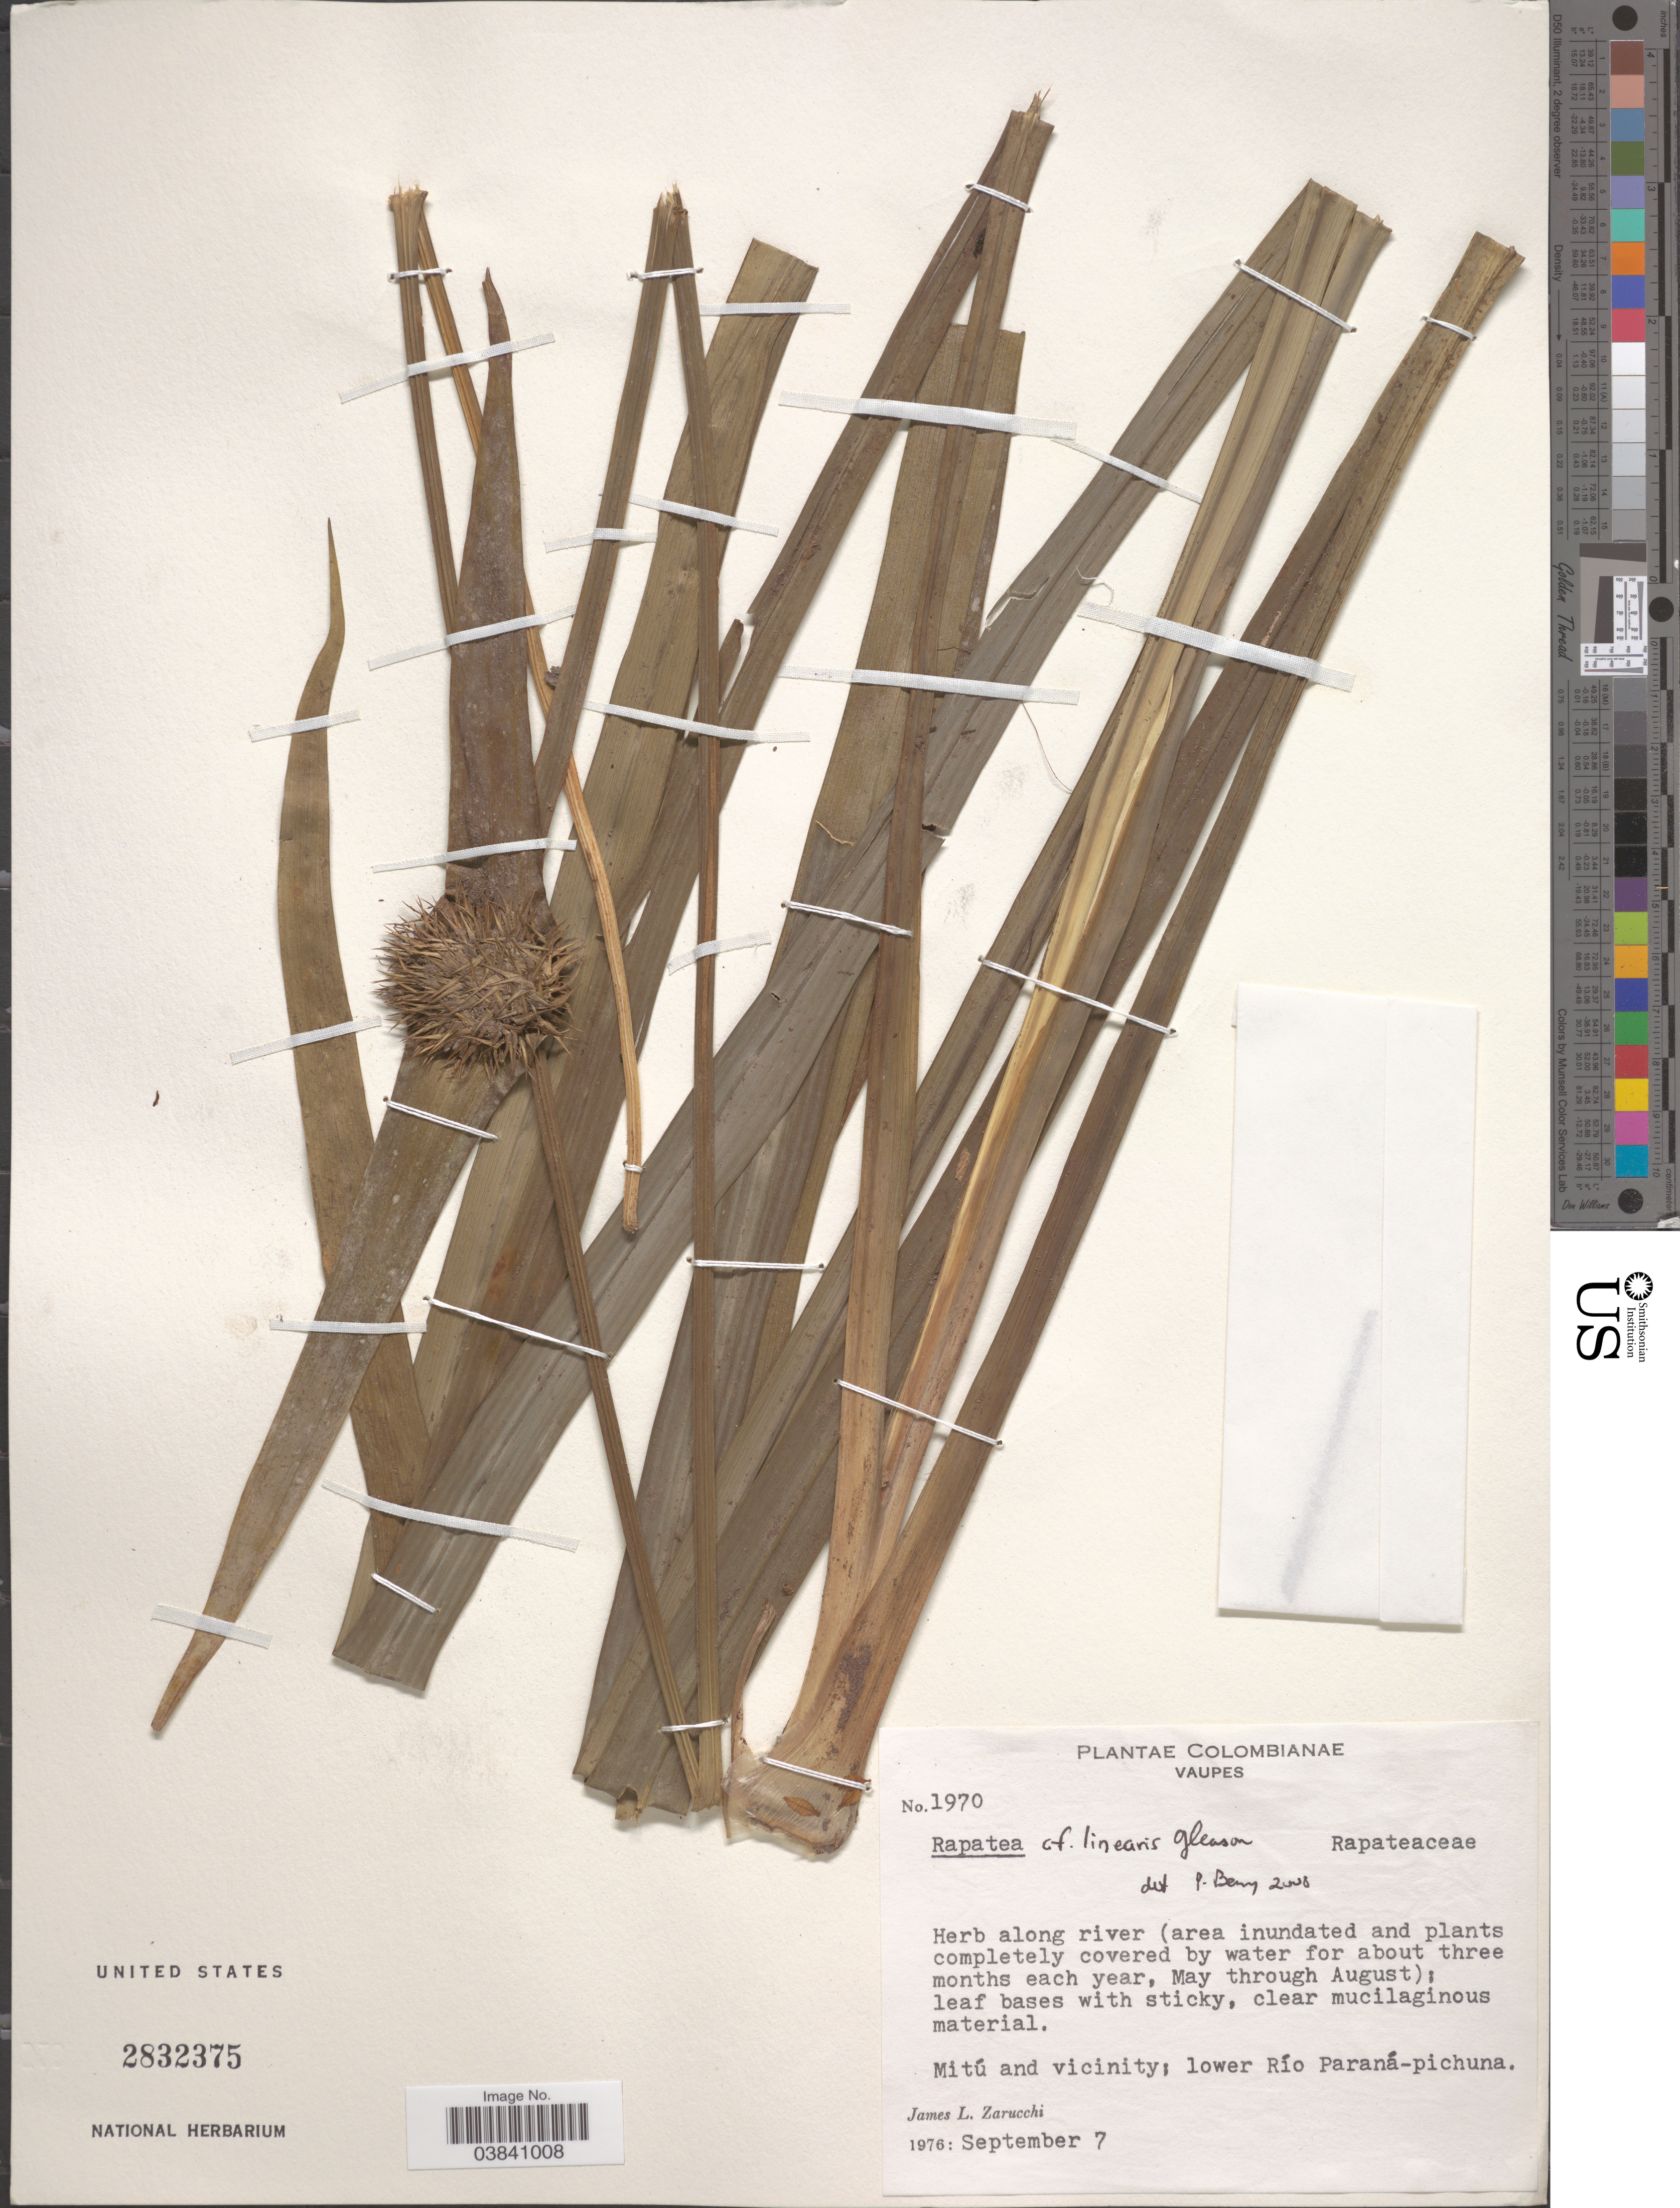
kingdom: Plantae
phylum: Tracheophyta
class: Liliopsida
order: Poales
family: Rapateaceae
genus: Stegolepis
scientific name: Stegolepis linearis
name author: Gleason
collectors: J. L. Zarucchi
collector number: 1970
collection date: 1976-09-07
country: Colombia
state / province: Vaupés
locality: Mitú and vicinity; lower Río Paraná-pichuna.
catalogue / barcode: US 2832375